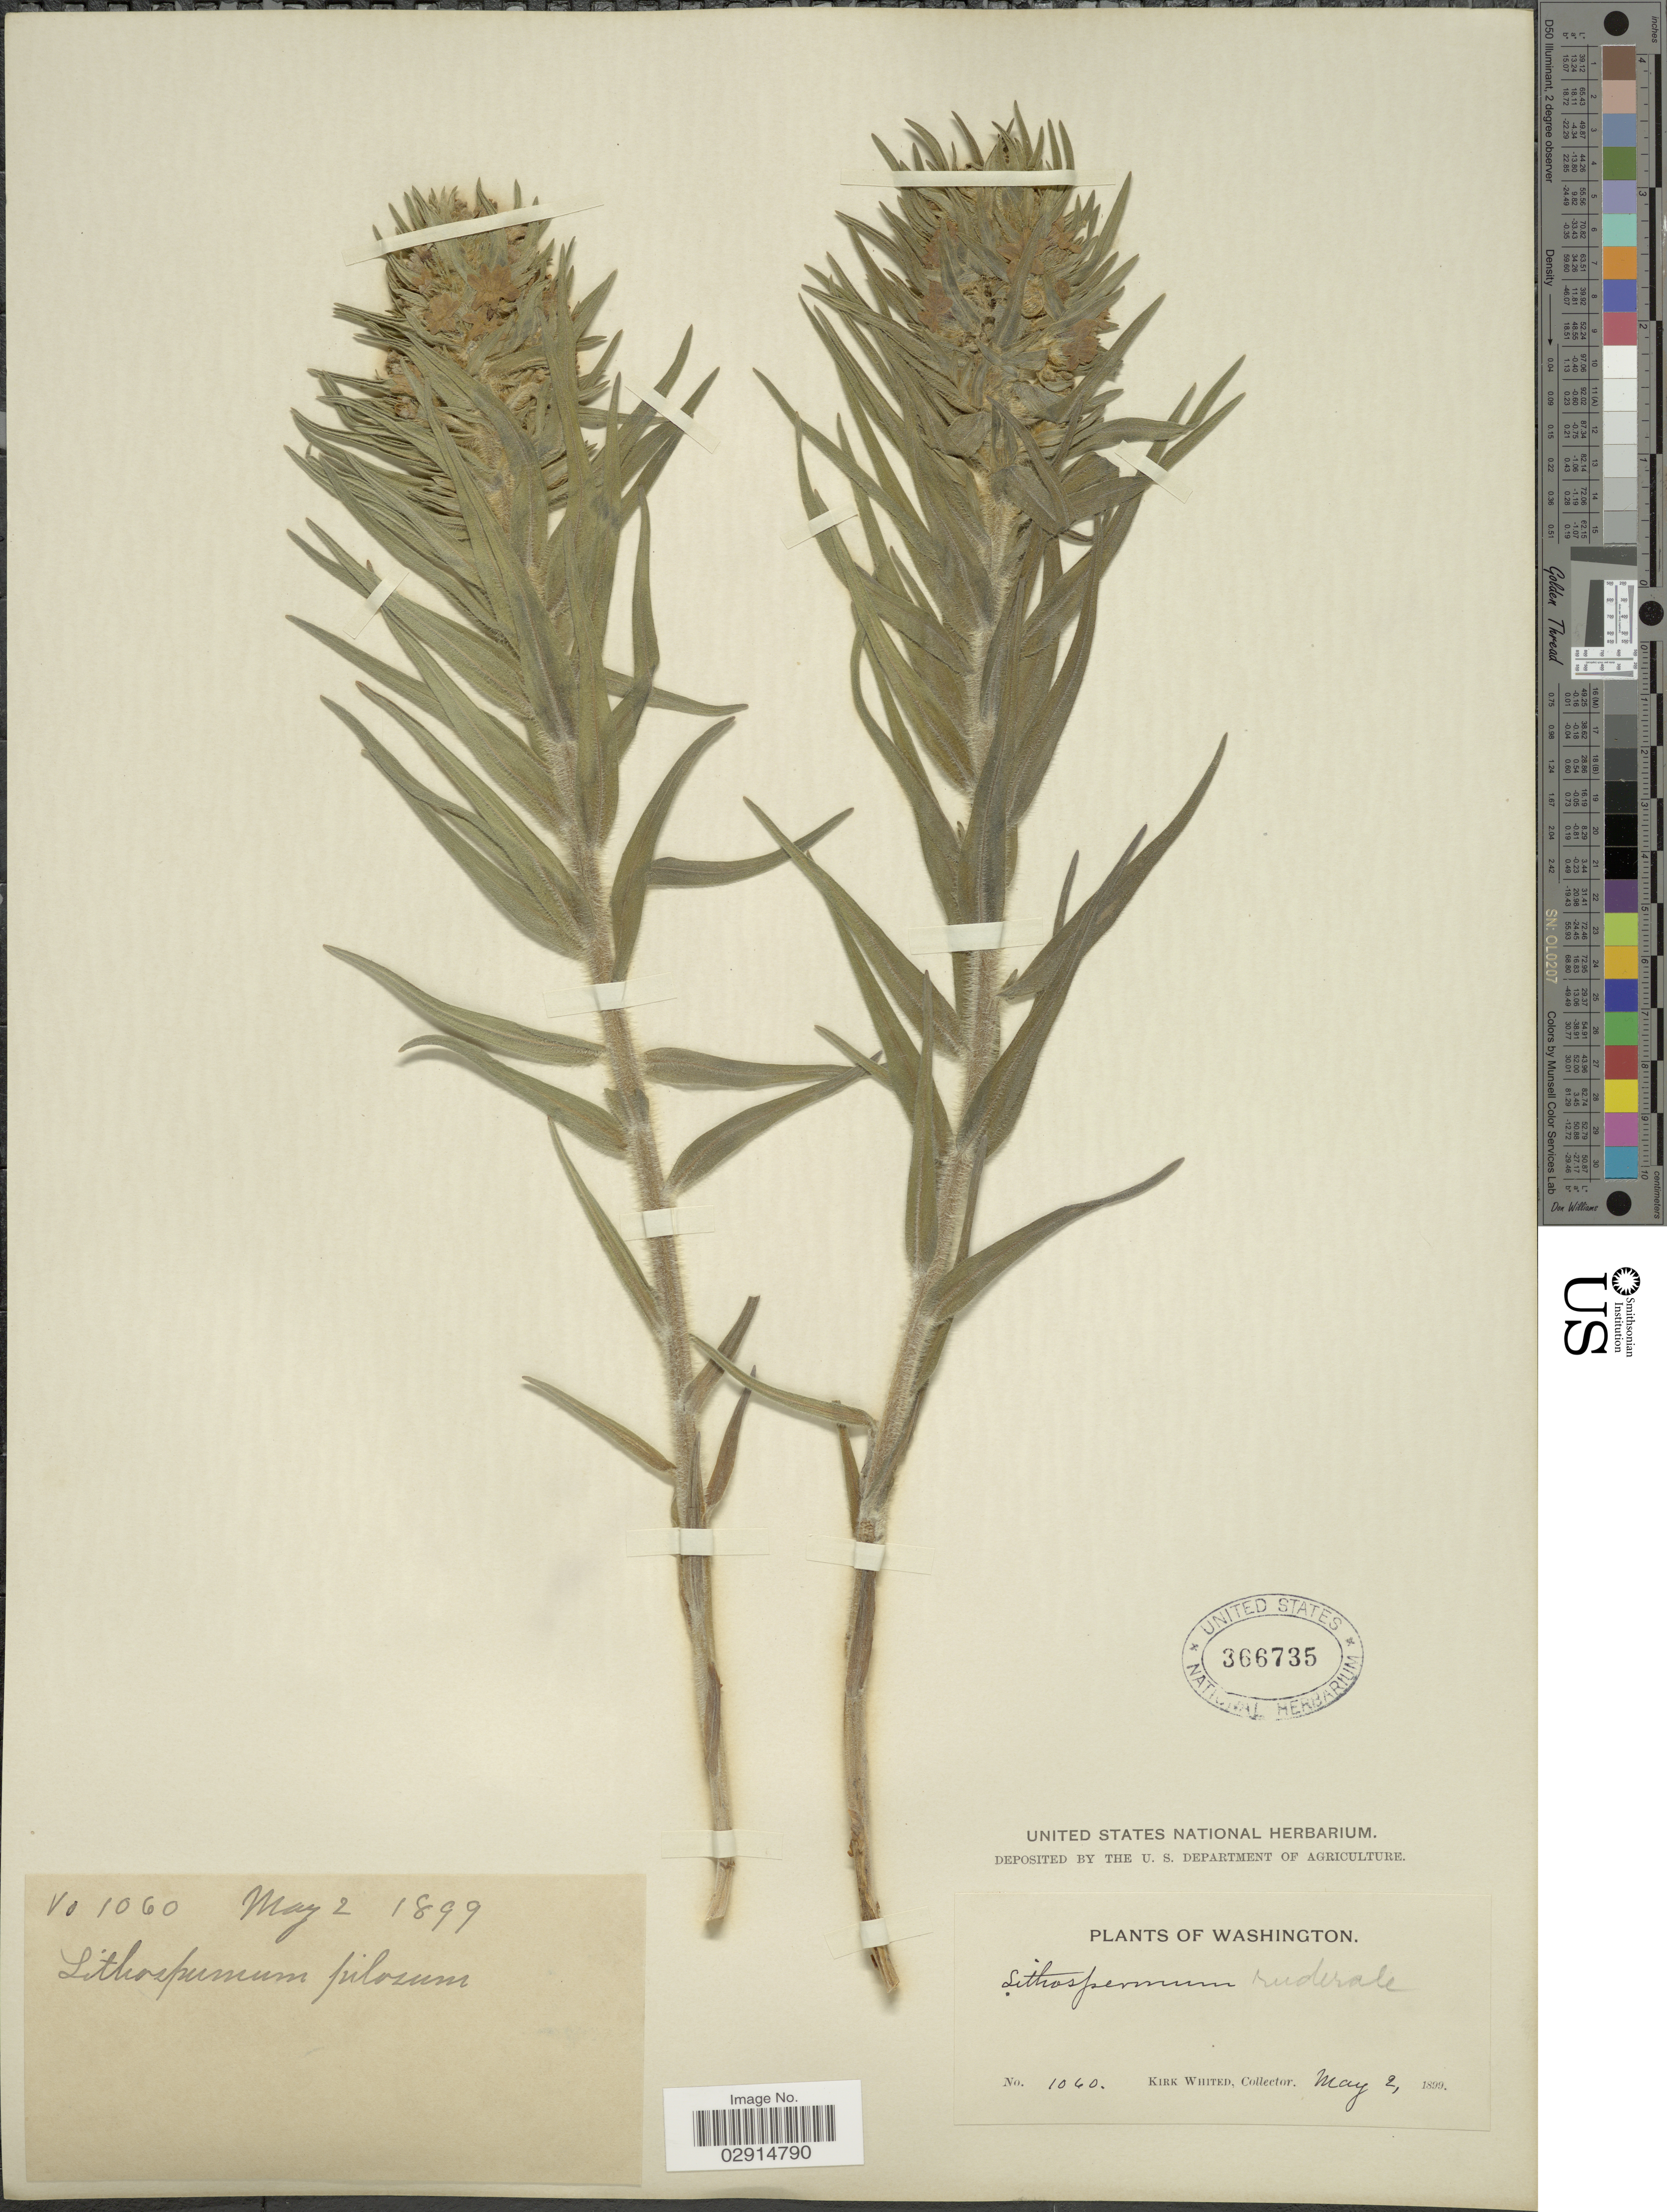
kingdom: Plantae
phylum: Tracheophyta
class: Magnoliopsida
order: Boraginales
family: Boraginaceae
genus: Lithospermum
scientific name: Lithospermum ruderale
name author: Douglas ex Lehm.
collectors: K. Whited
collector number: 1040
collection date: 1899-05-02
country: United States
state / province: Washington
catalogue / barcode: US 366735